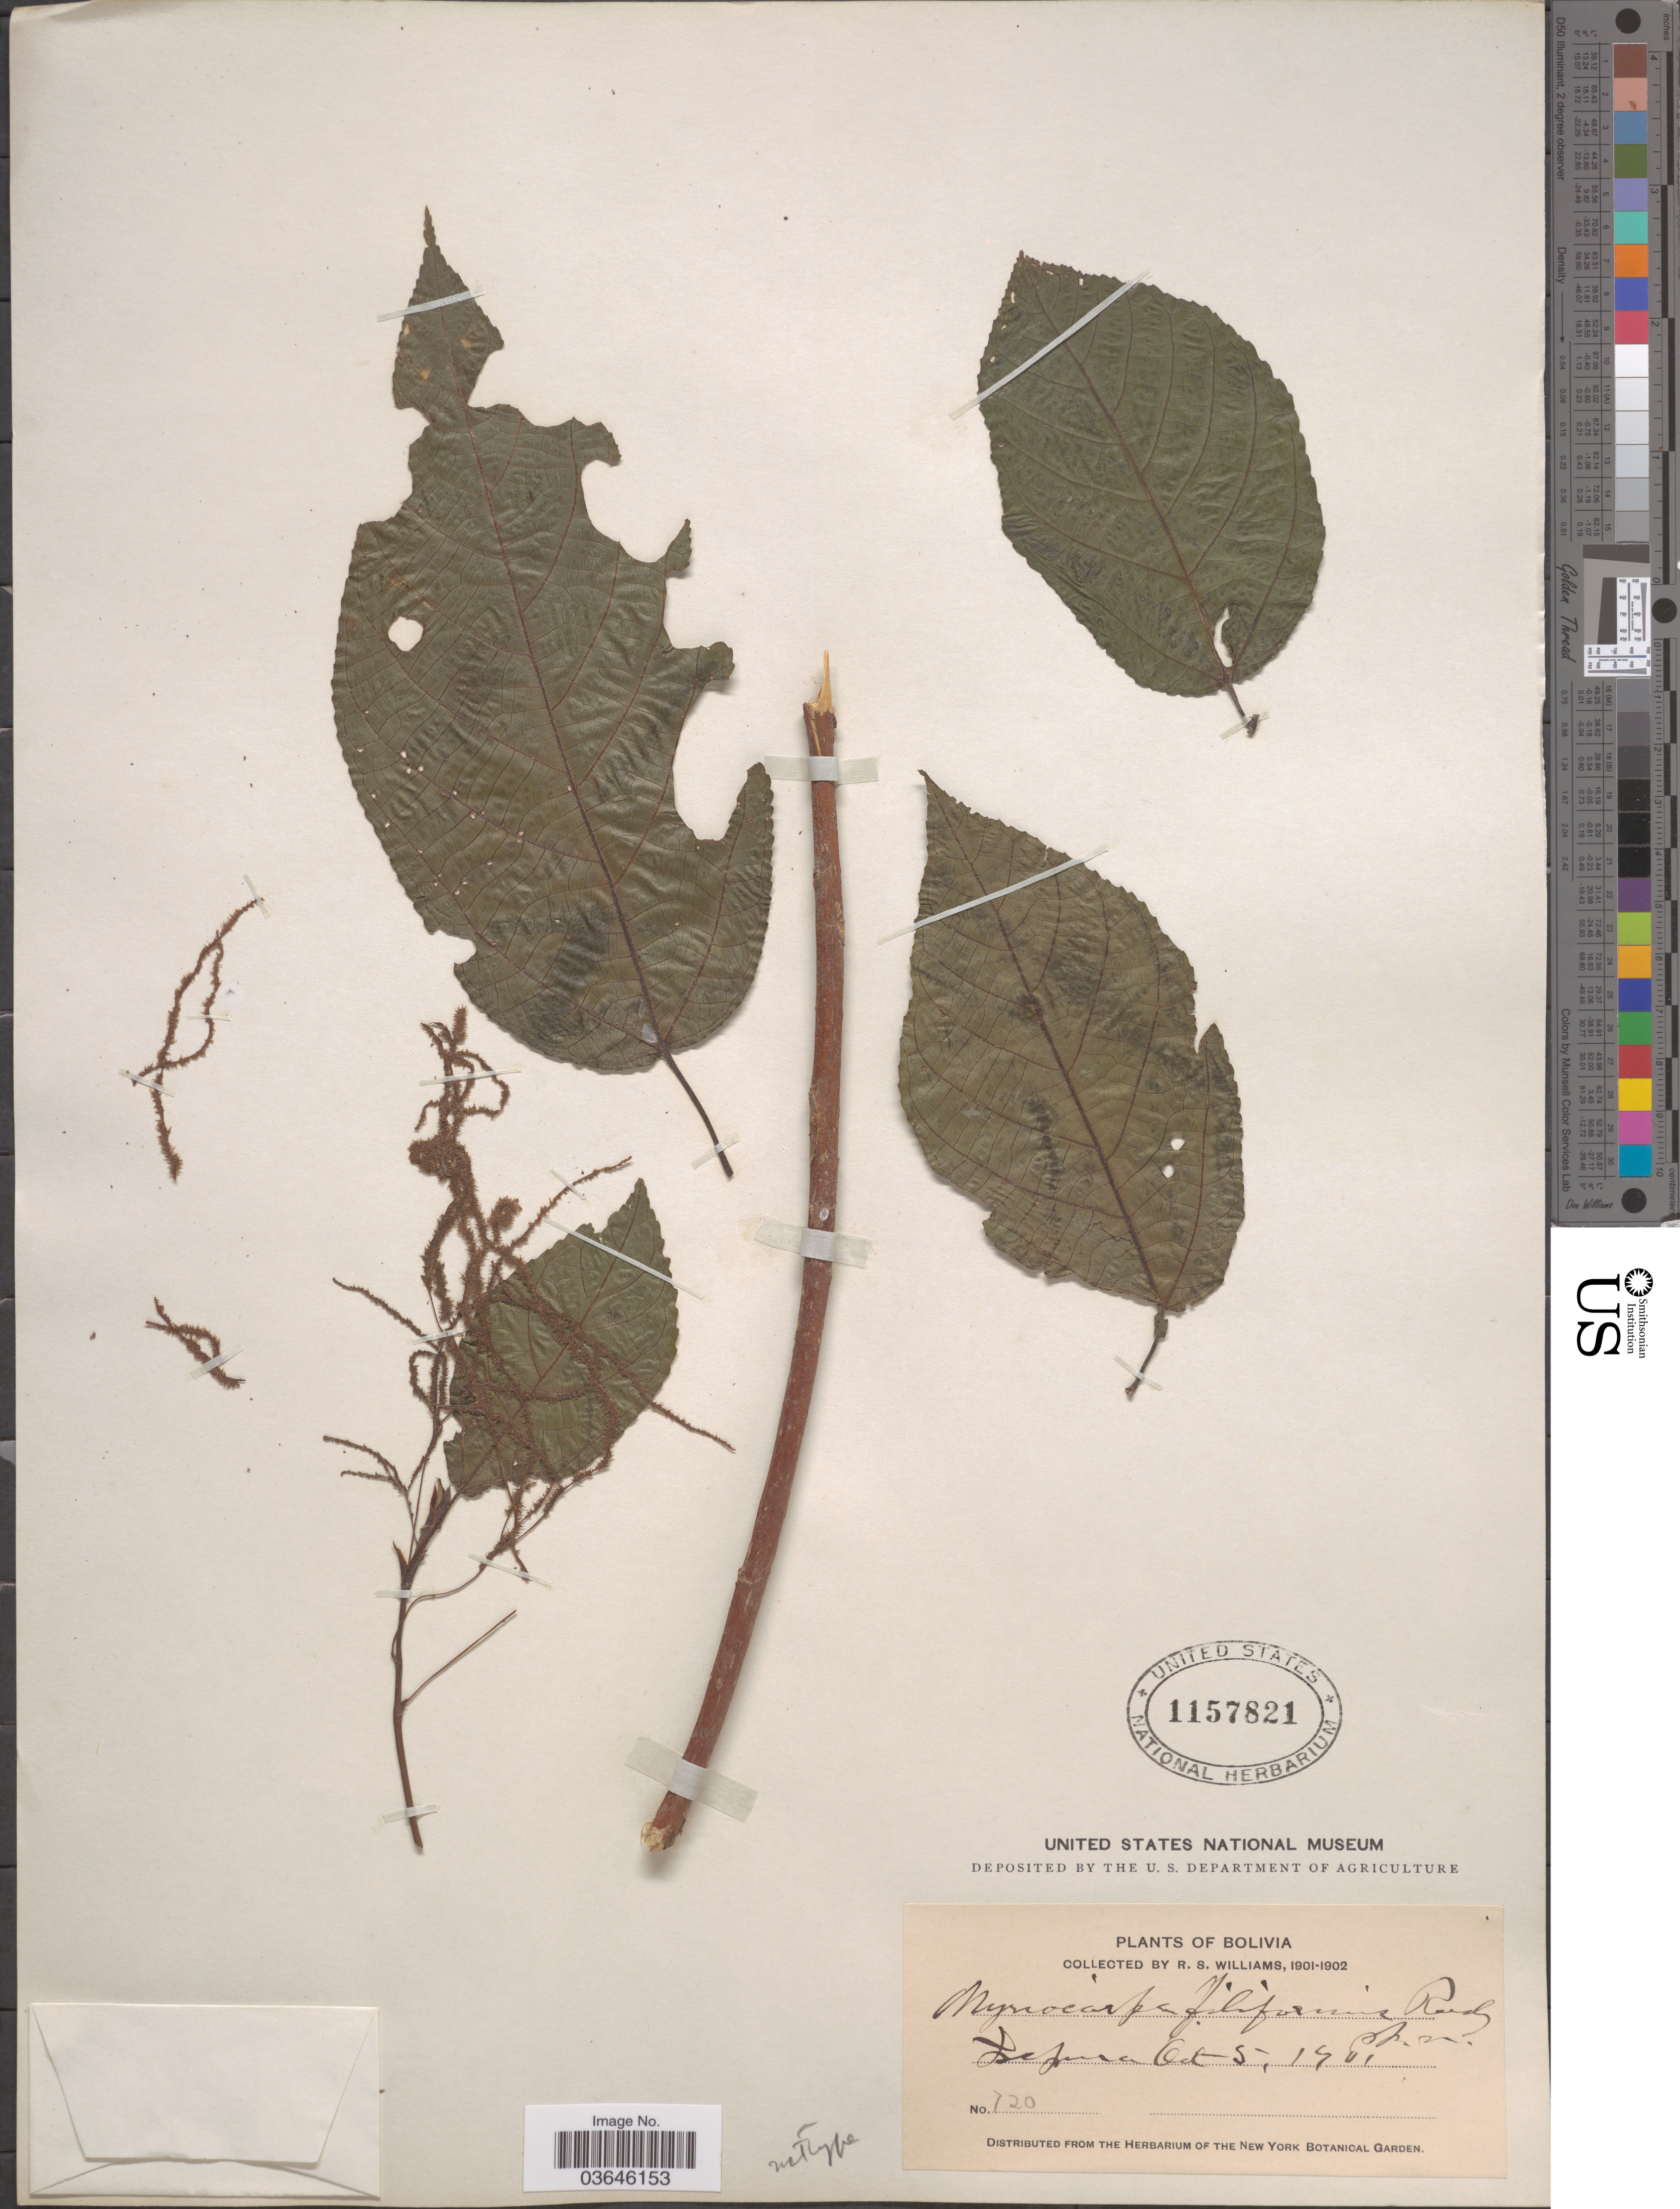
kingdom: Plantae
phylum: Tracheophyta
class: Magnoliopsida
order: Rosales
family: Urticaceae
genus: Myriocarpa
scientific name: Myriocarpa filiformis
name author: Rusby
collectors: R. S. Williams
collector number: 720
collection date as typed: Oct. 5, 1901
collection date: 1901-10-05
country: Bolivia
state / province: La Páz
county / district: Larecaja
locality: Isupuri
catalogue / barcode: US 1157821